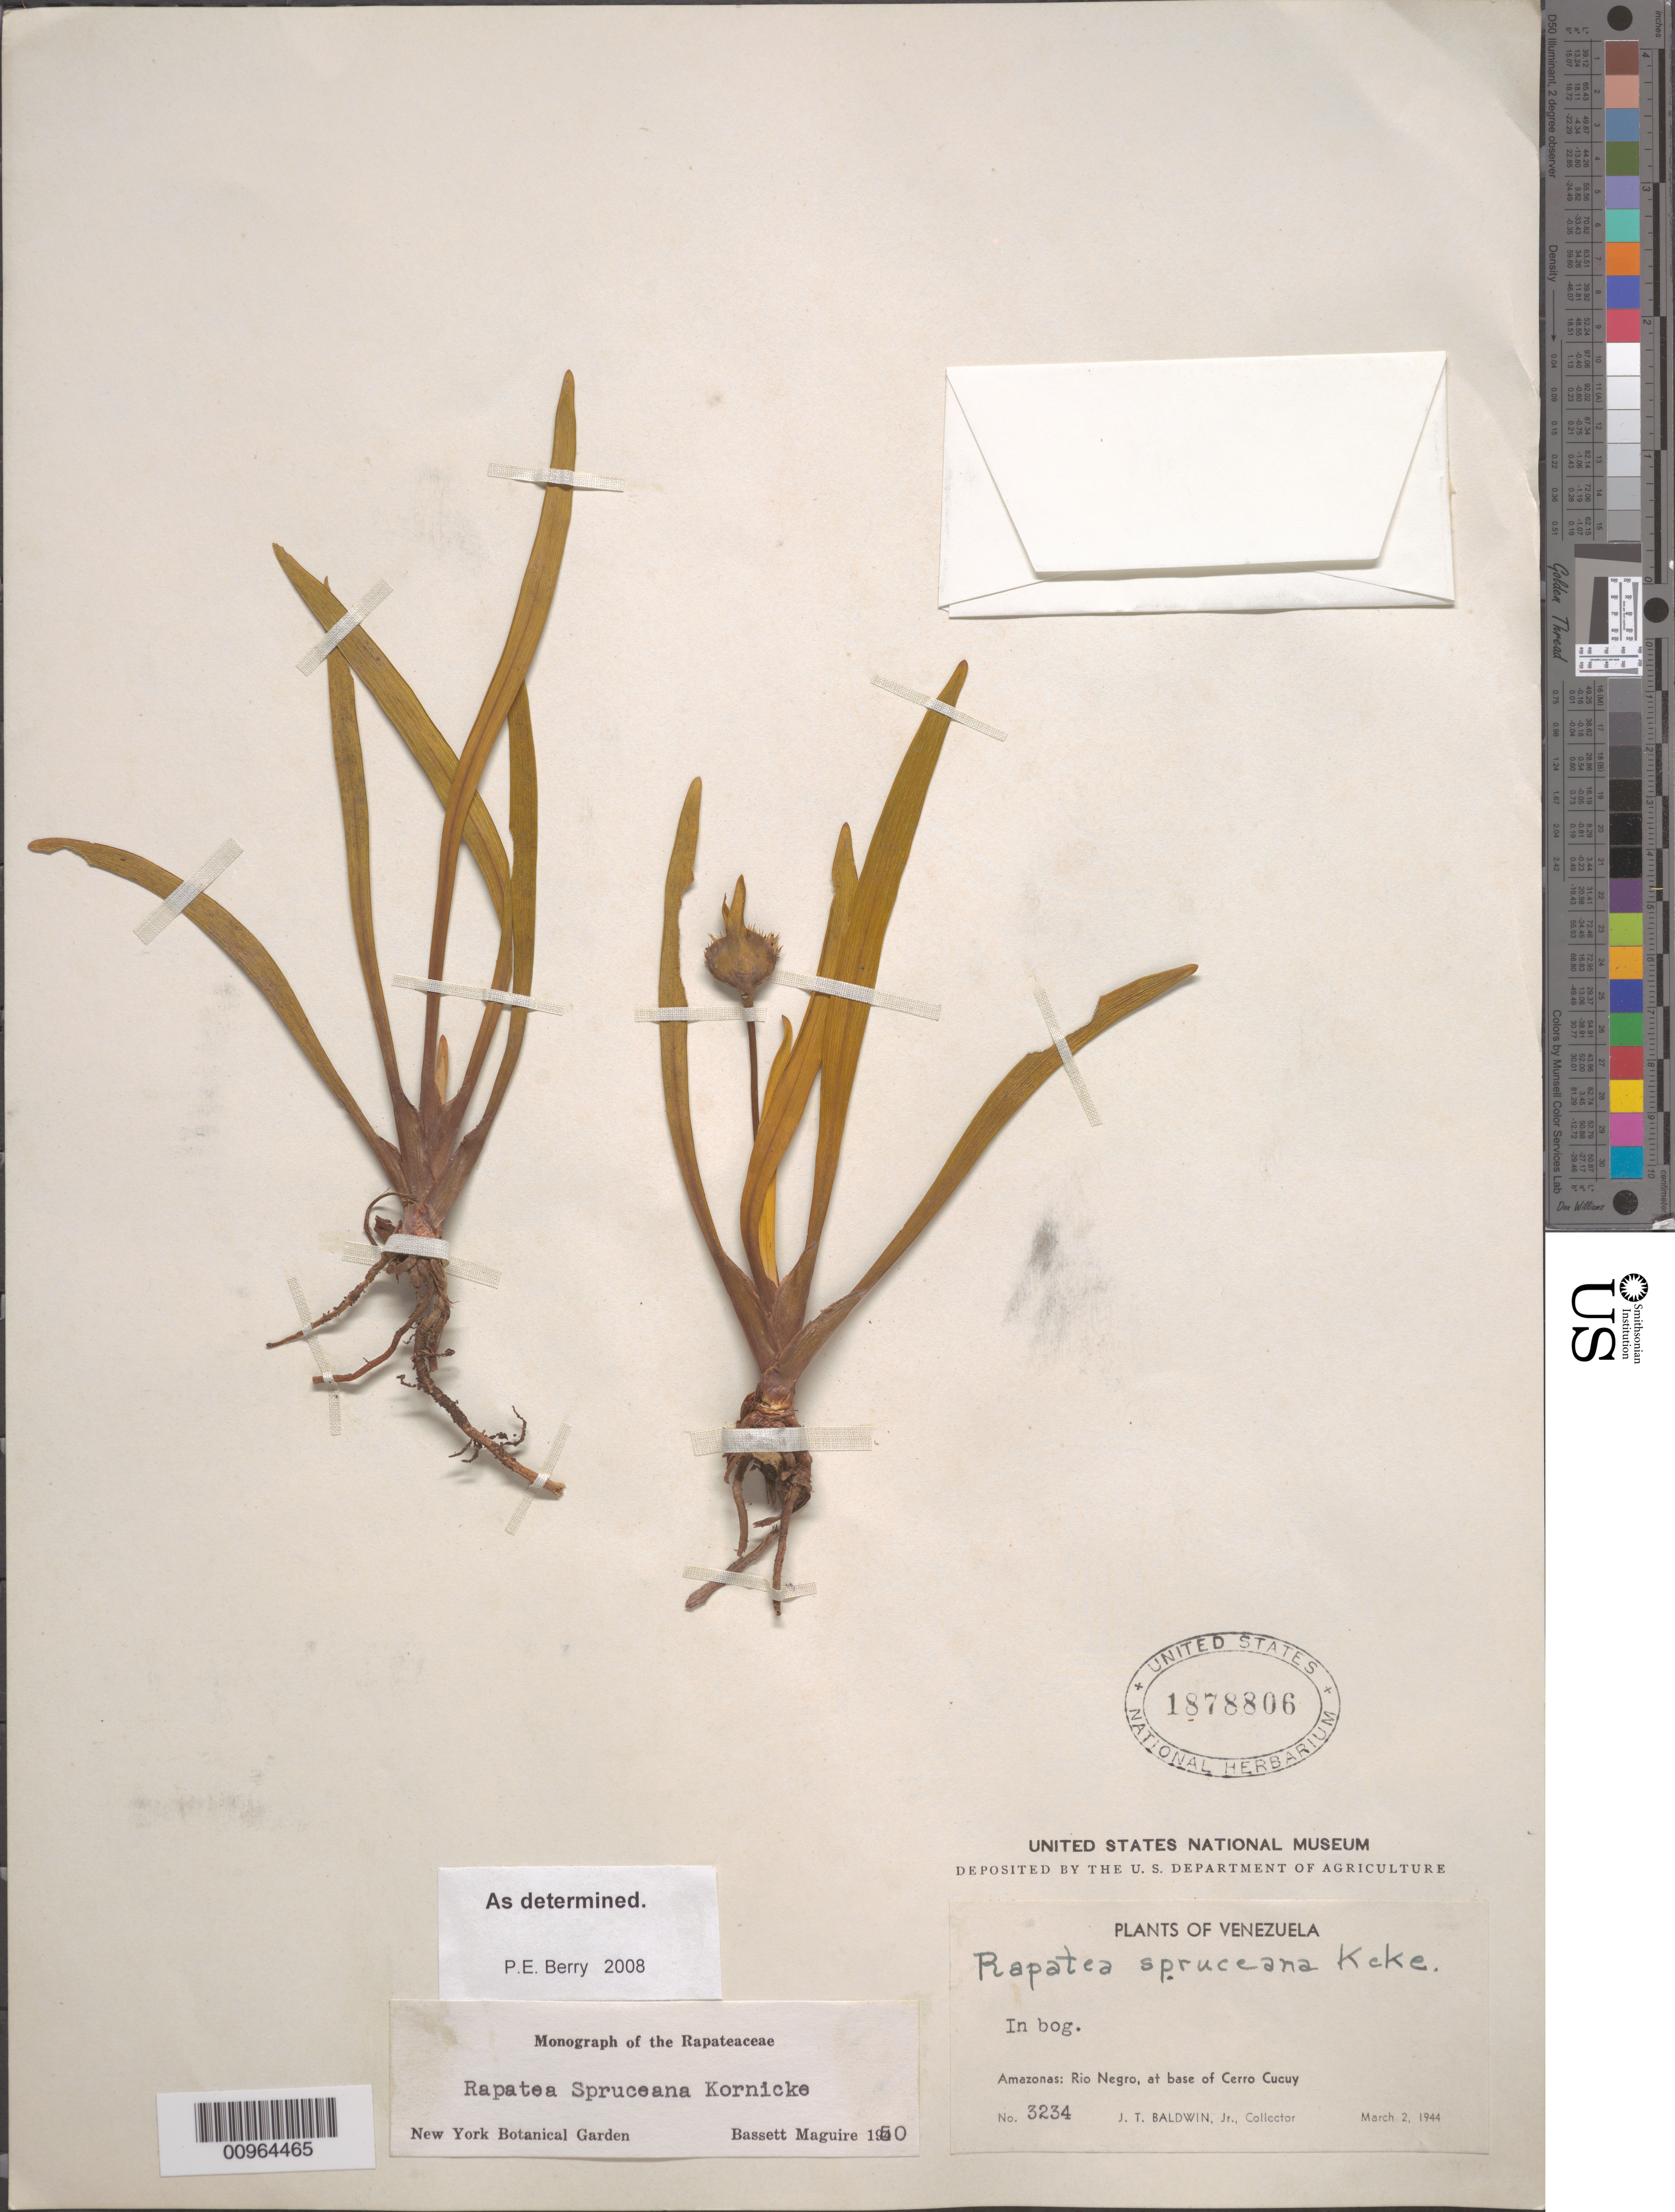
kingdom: Plantae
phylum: Tracheophyta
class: Liliopsida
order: Poales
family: Rapateaceae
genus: Rapatea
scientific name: Rapatea spruceana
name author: Körn.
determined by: Berry, P. E., (WIS), University of Wisconsin - Madison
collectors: J. T. Baldwin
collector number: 3234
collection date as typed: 2-Mar-44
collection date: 1944-03-02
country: Venezuela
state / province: Amazonas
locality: Río Negro, Cerro Cucuy, base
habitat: Bog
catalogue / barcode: US 1878806